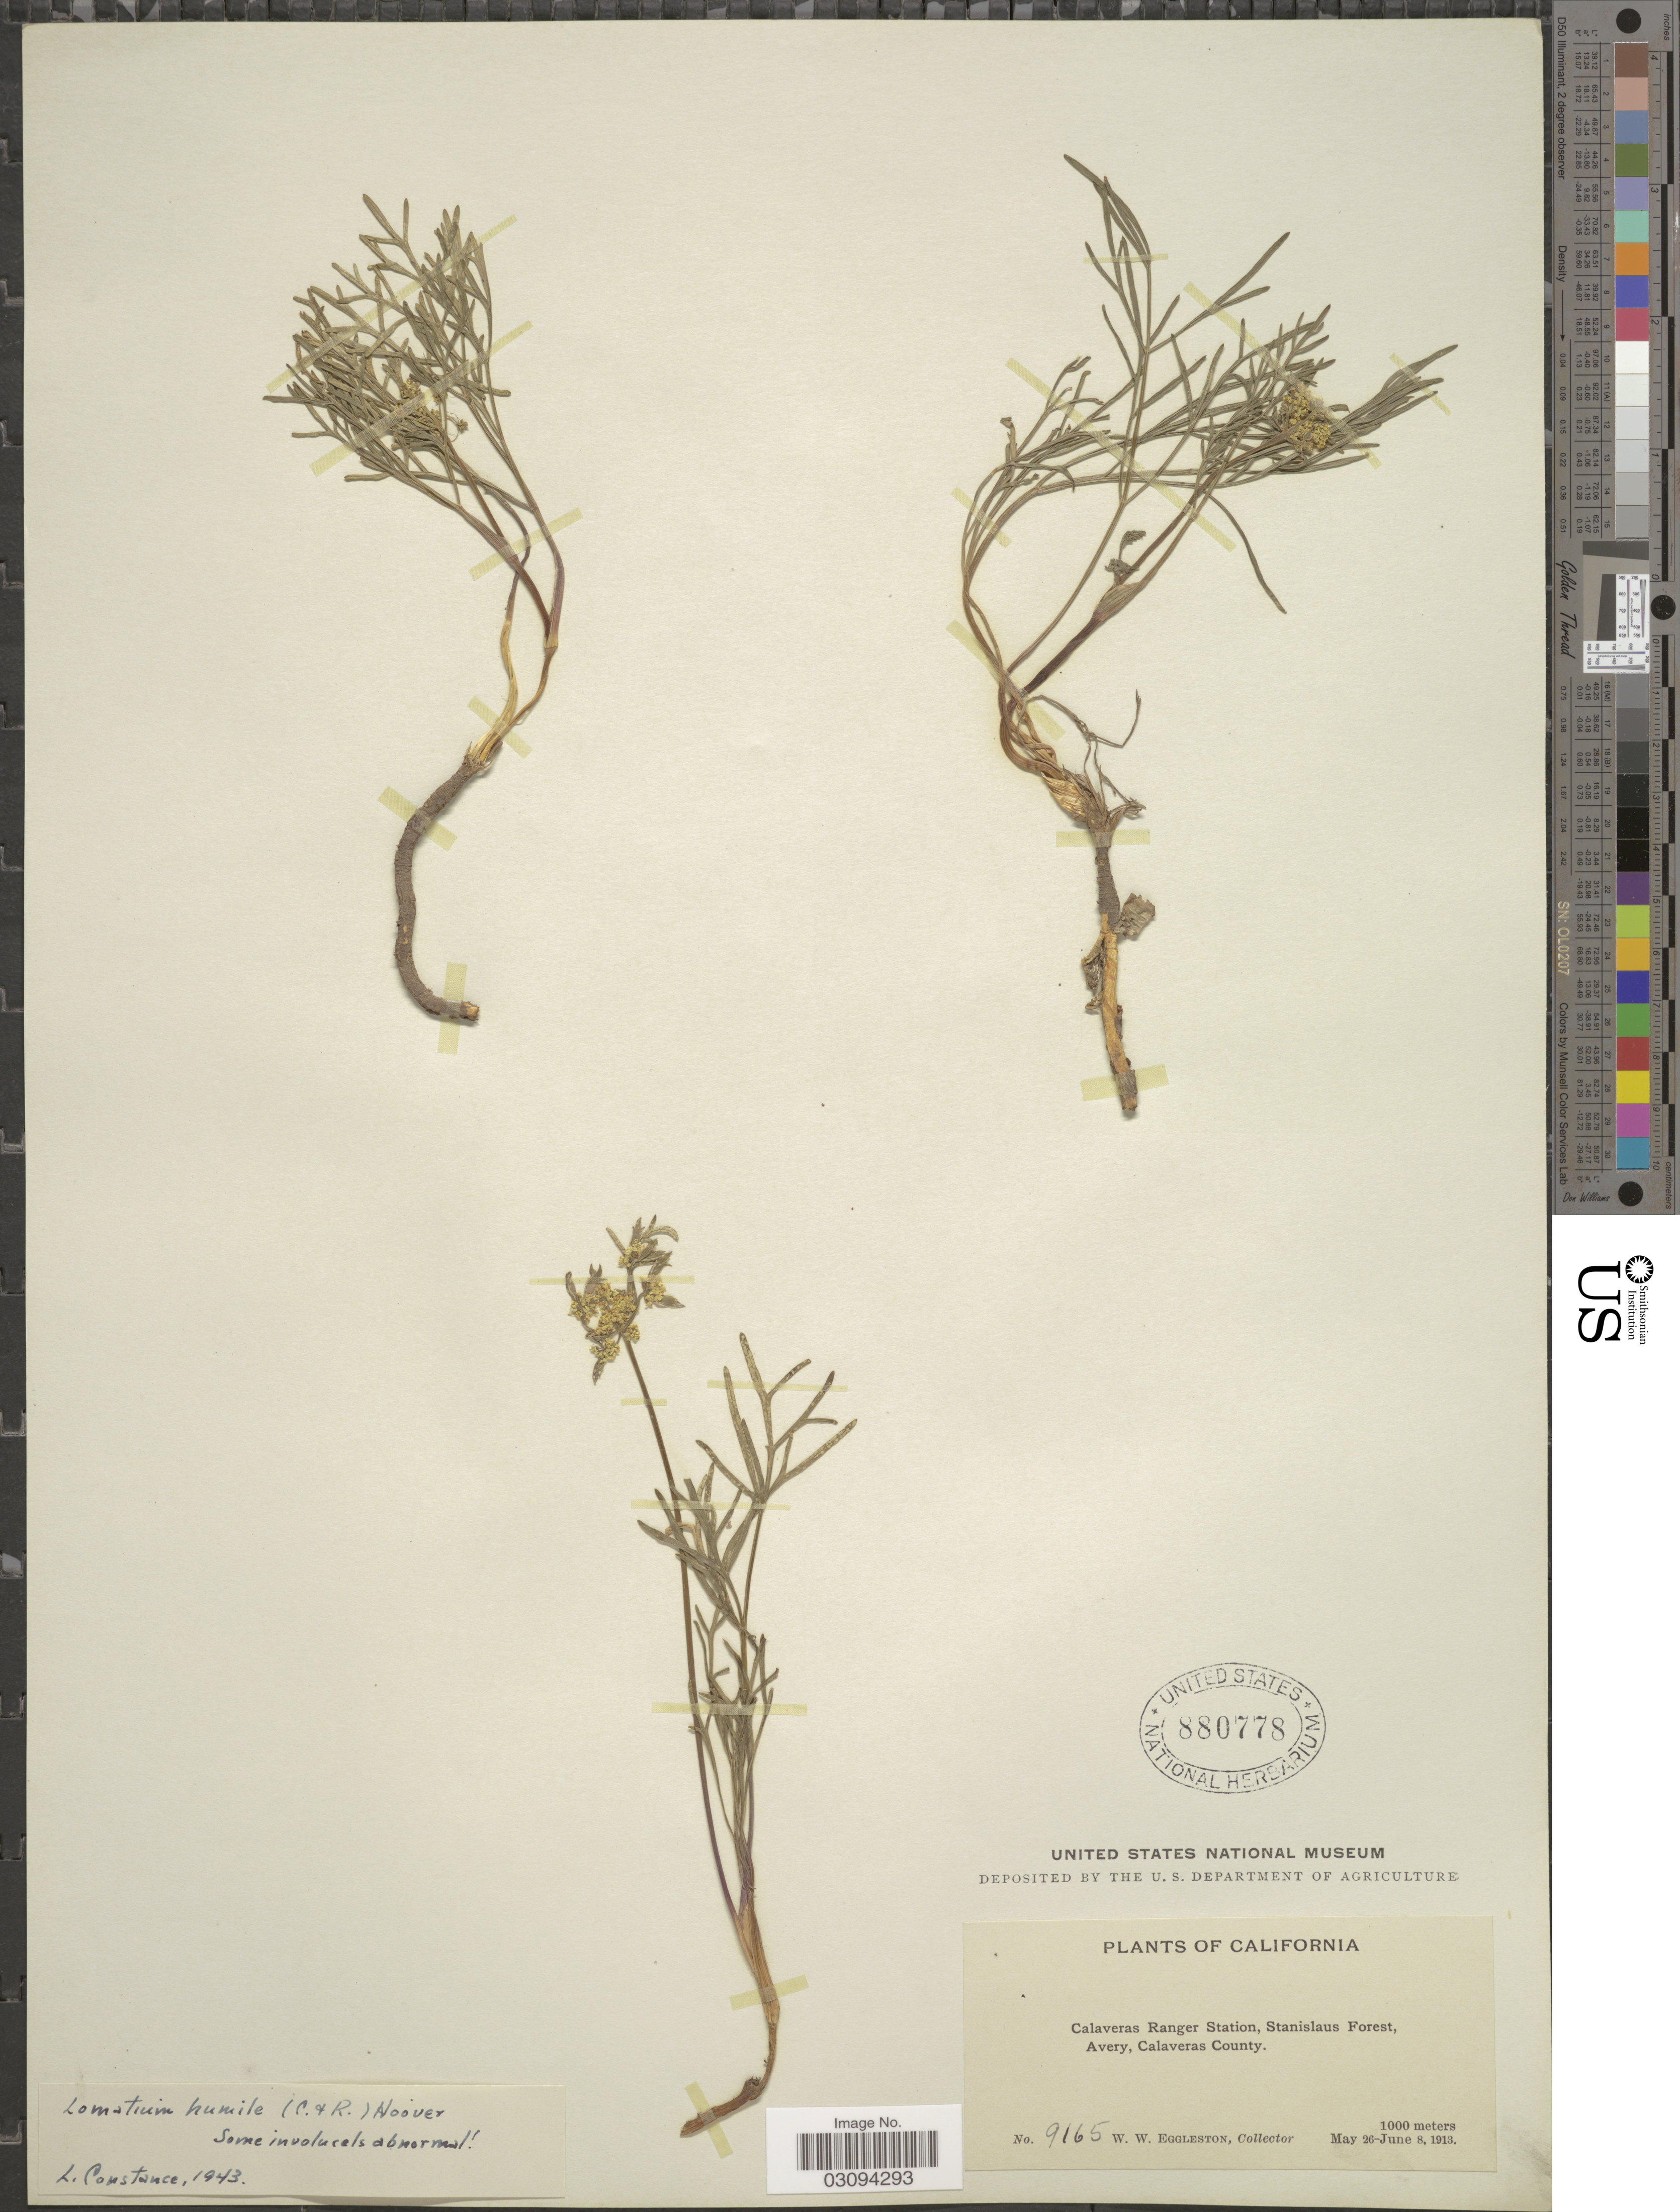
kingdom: Plantae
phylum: Tracheophyta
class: Magnoliopsida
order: Apiales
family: Apiaceae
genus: Lomatium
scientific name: Lomatium humile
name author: (J.M. Coult. & Rose) Hoover ex Mathias & Constance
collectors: W. W. Eggleston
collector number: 9165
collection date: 1913-05-26/1913-06-08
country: United States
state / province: California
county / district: Calaveras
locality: Calaveras Ranger Station, Stanislaus Forest, Avery, Calaveras County.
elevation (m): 1000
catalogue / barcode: US 880778